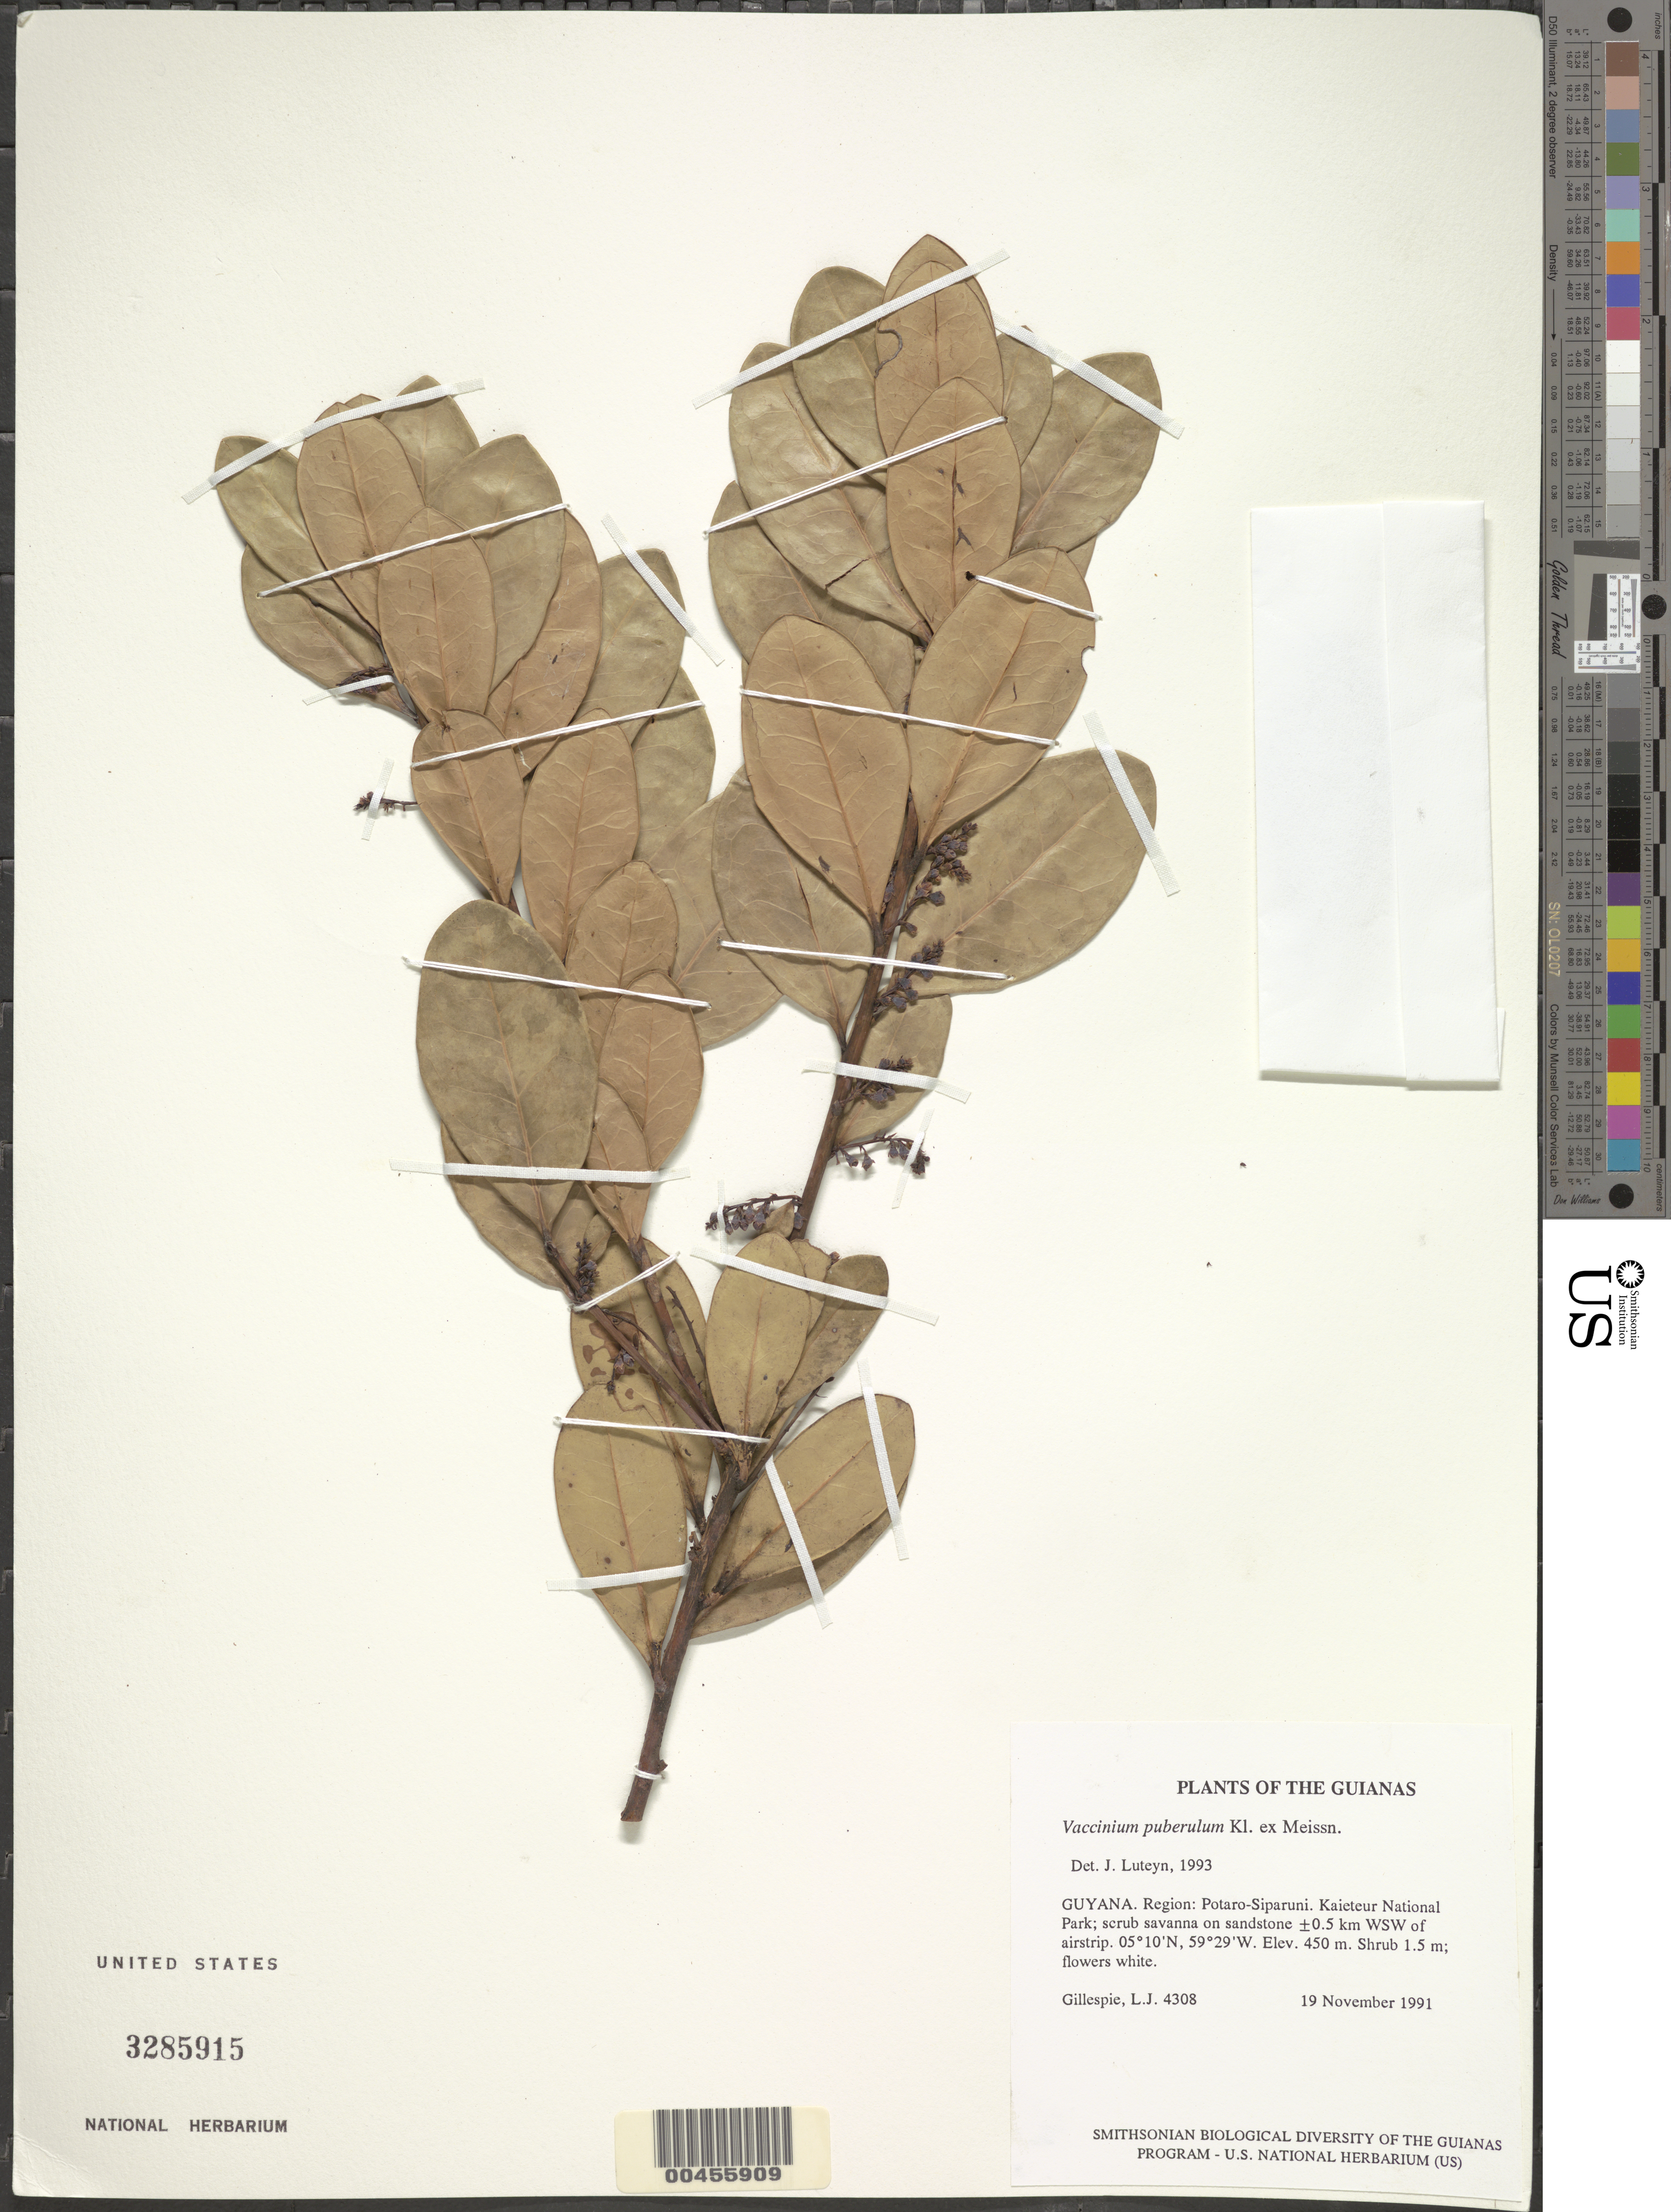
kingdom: Plantae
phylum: Tracheophyta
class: Magnoliopsida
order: Ericales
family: Ericaceae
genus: Vaccinium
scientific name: Vaccinium puberulum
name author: Klotzsch ex Meisn.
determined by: Luteyn, J. L.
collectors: L. J. Gillespie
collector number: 4308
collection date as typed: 19 November 1991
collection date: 1991-11-19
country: Guyana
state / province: Potaro-Siparuni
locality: Kaieteur National Park; ±0.5 km WSW of airstrip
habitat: Scrub savanna on sandstone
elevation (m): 450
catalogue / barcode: US 3285915